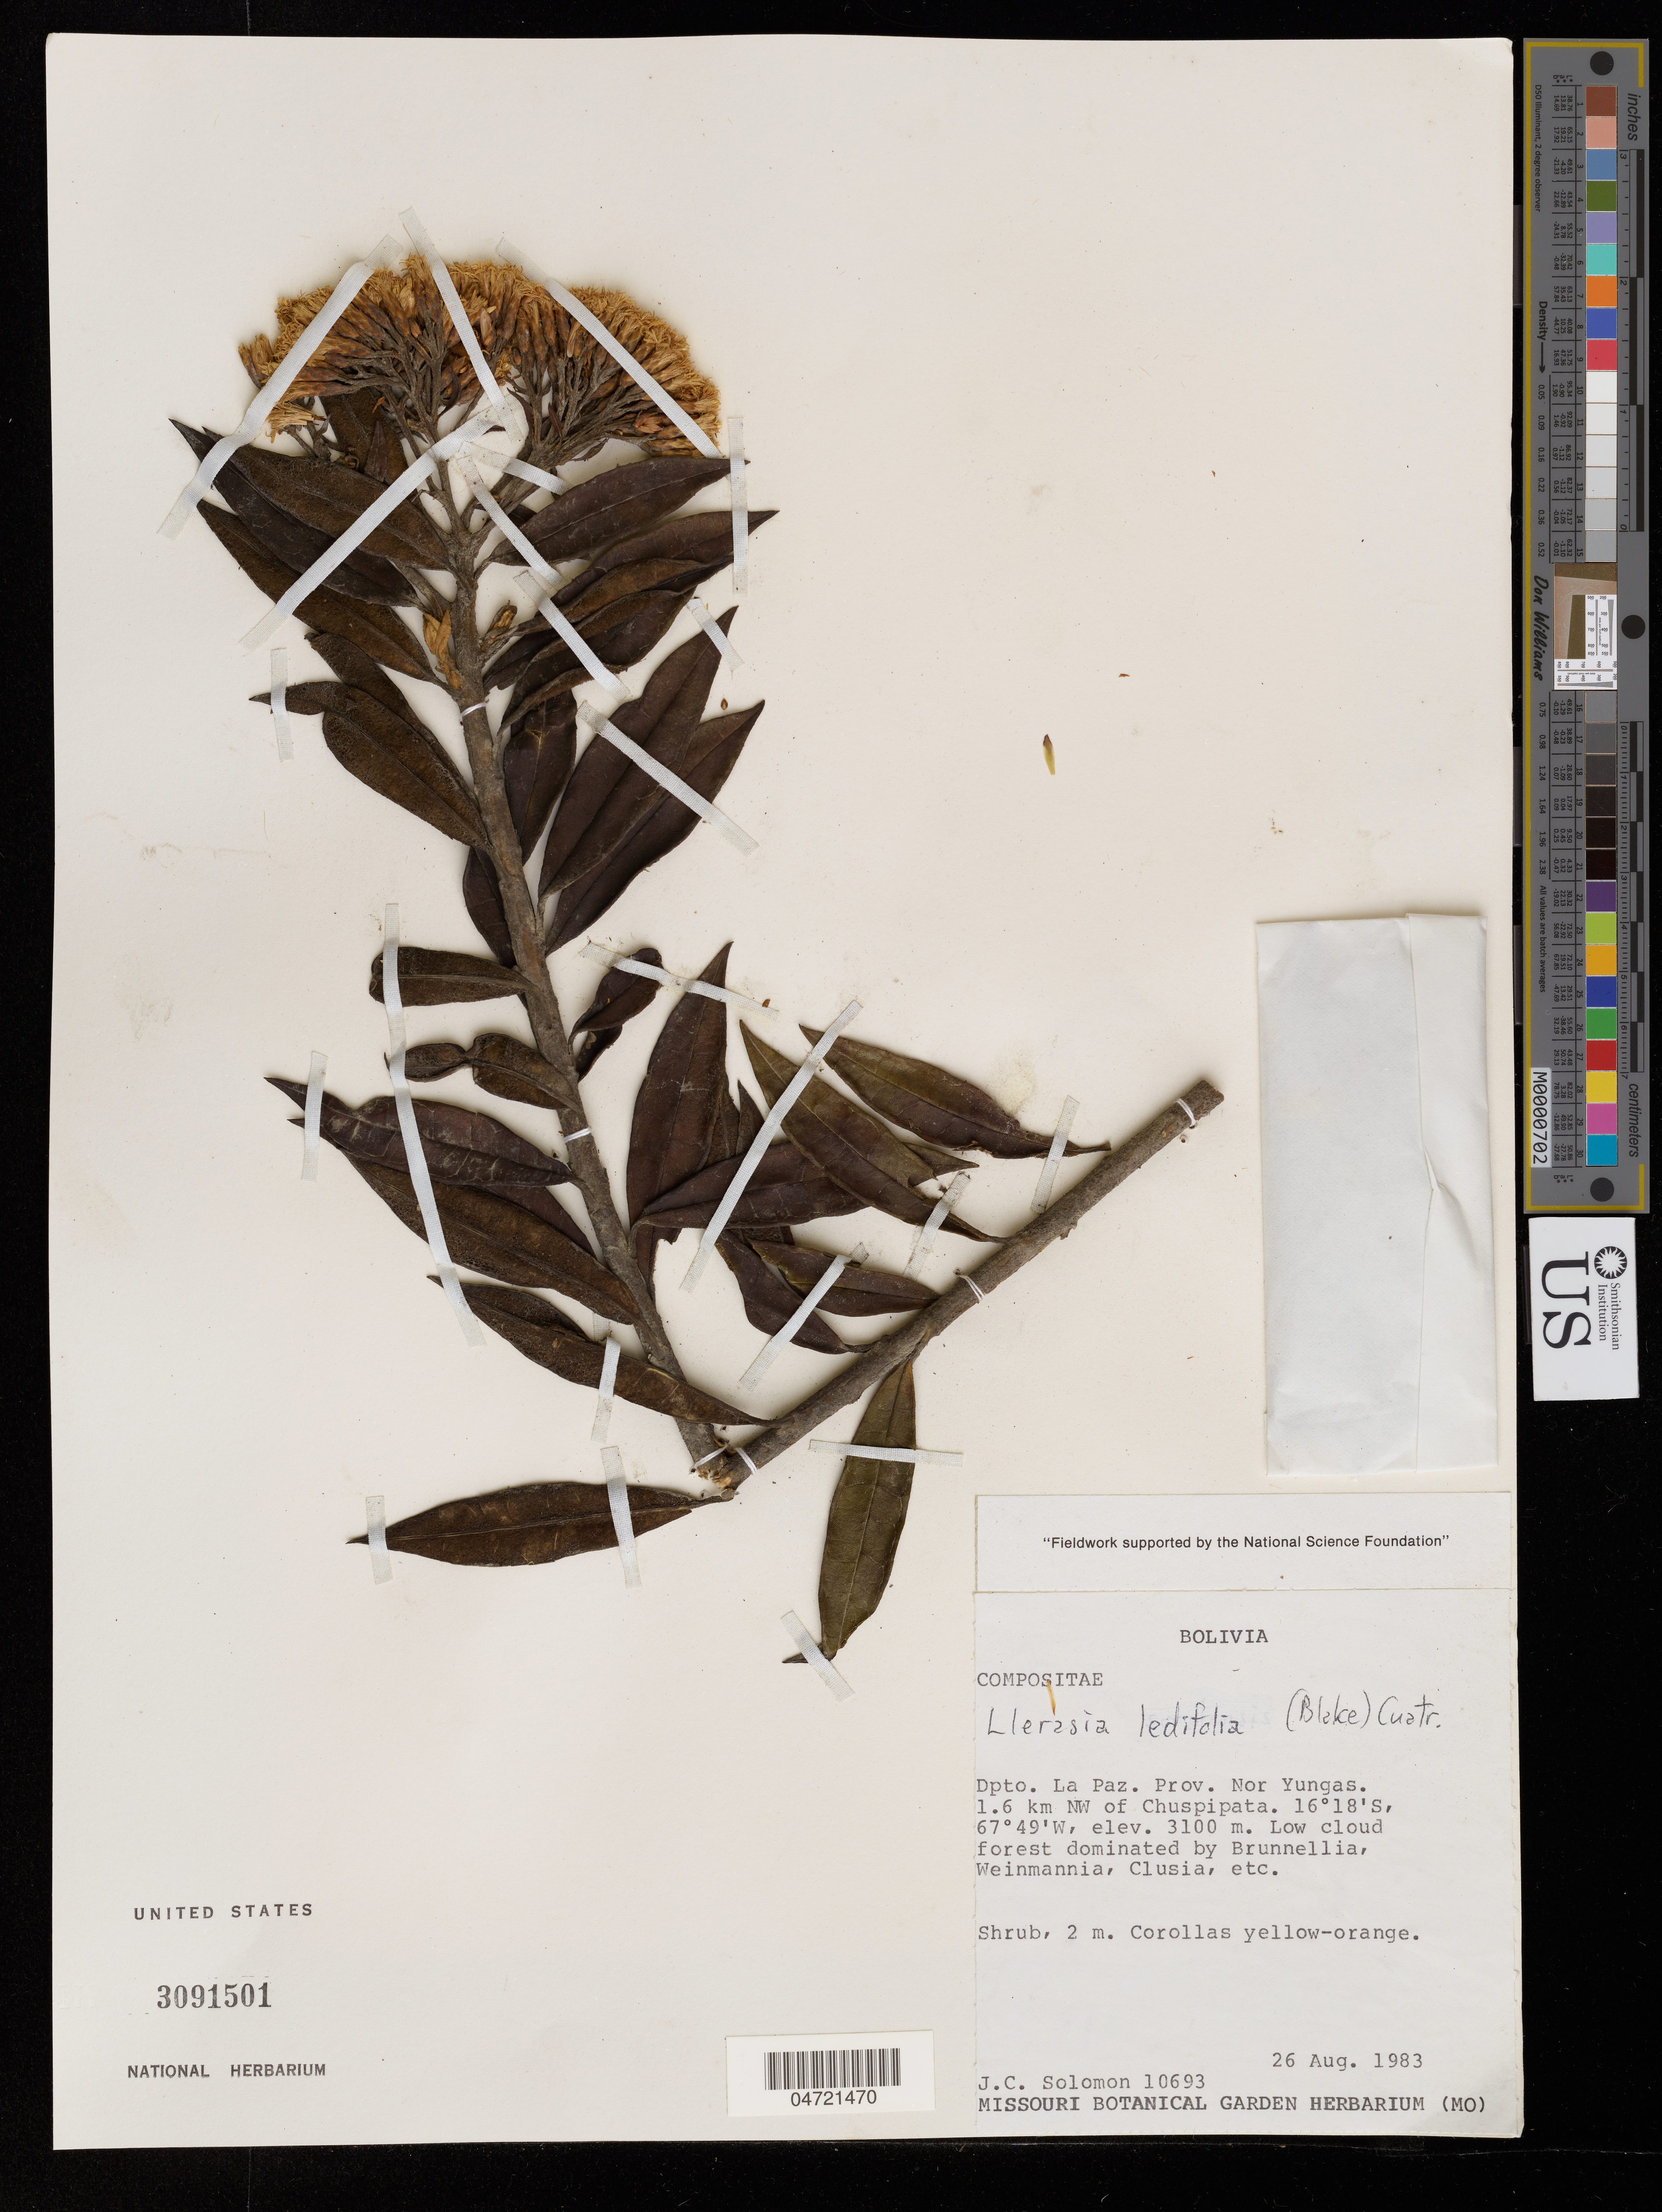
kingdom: Plantae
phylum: Tracheophyta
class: Magnoliopsida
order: Asterales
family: Asteraceae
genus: Llerasia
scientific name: Llerasia ledifolia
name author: (Blake) Cuatrec.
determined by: Robinson, Harold E., (US)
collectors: J. C. Solomon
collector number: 10693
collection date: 1983-08-26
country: Bolivia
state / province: La Paz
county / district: Nor Yungas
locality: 1.6 km NW of Chuspipata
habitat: Low cloud forest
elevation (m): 3100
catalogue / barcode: US 3091501